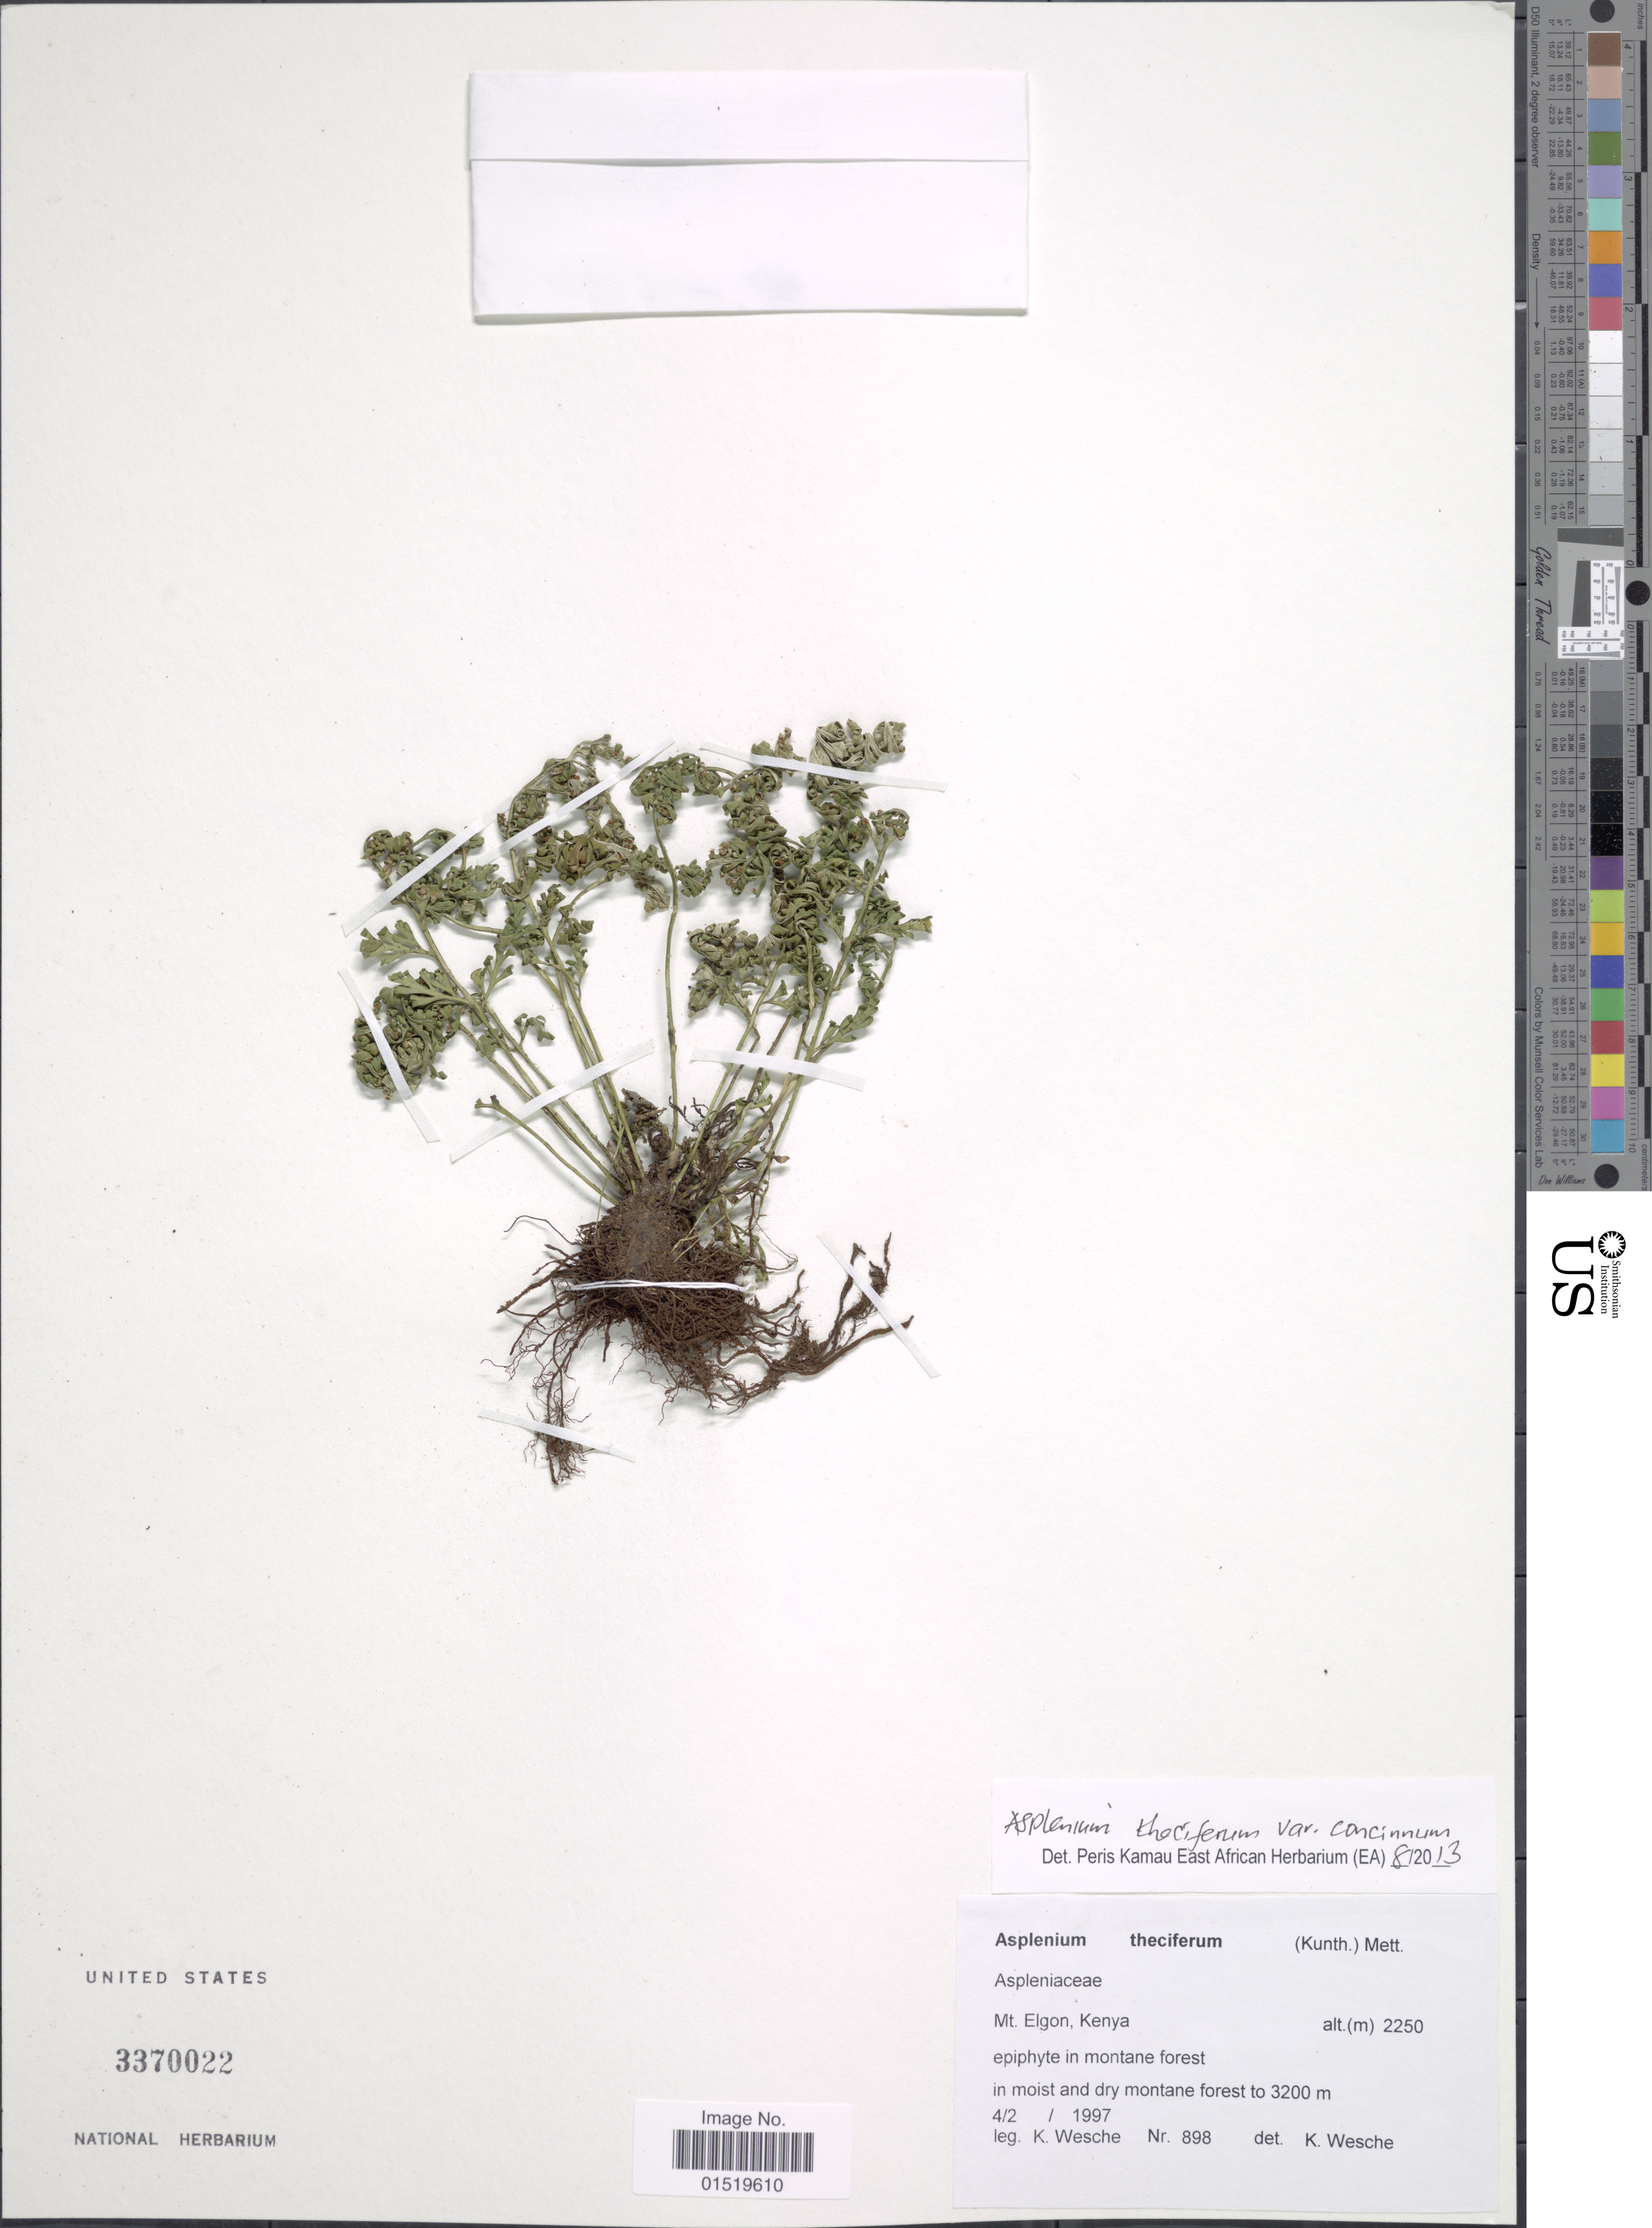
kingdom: Plantae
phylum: Tracheophyta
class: Polypodiopsida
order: Polypodiales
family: Aspleniaceae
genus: Asplenium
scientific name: Asplenium theciferum var. concinnum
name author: (Schrad.) Schelpe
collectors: K. Wesche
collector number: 898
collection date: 1997-02-04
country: Kenya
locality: Mt Elgon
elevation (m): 2250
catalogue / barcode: US 3370022